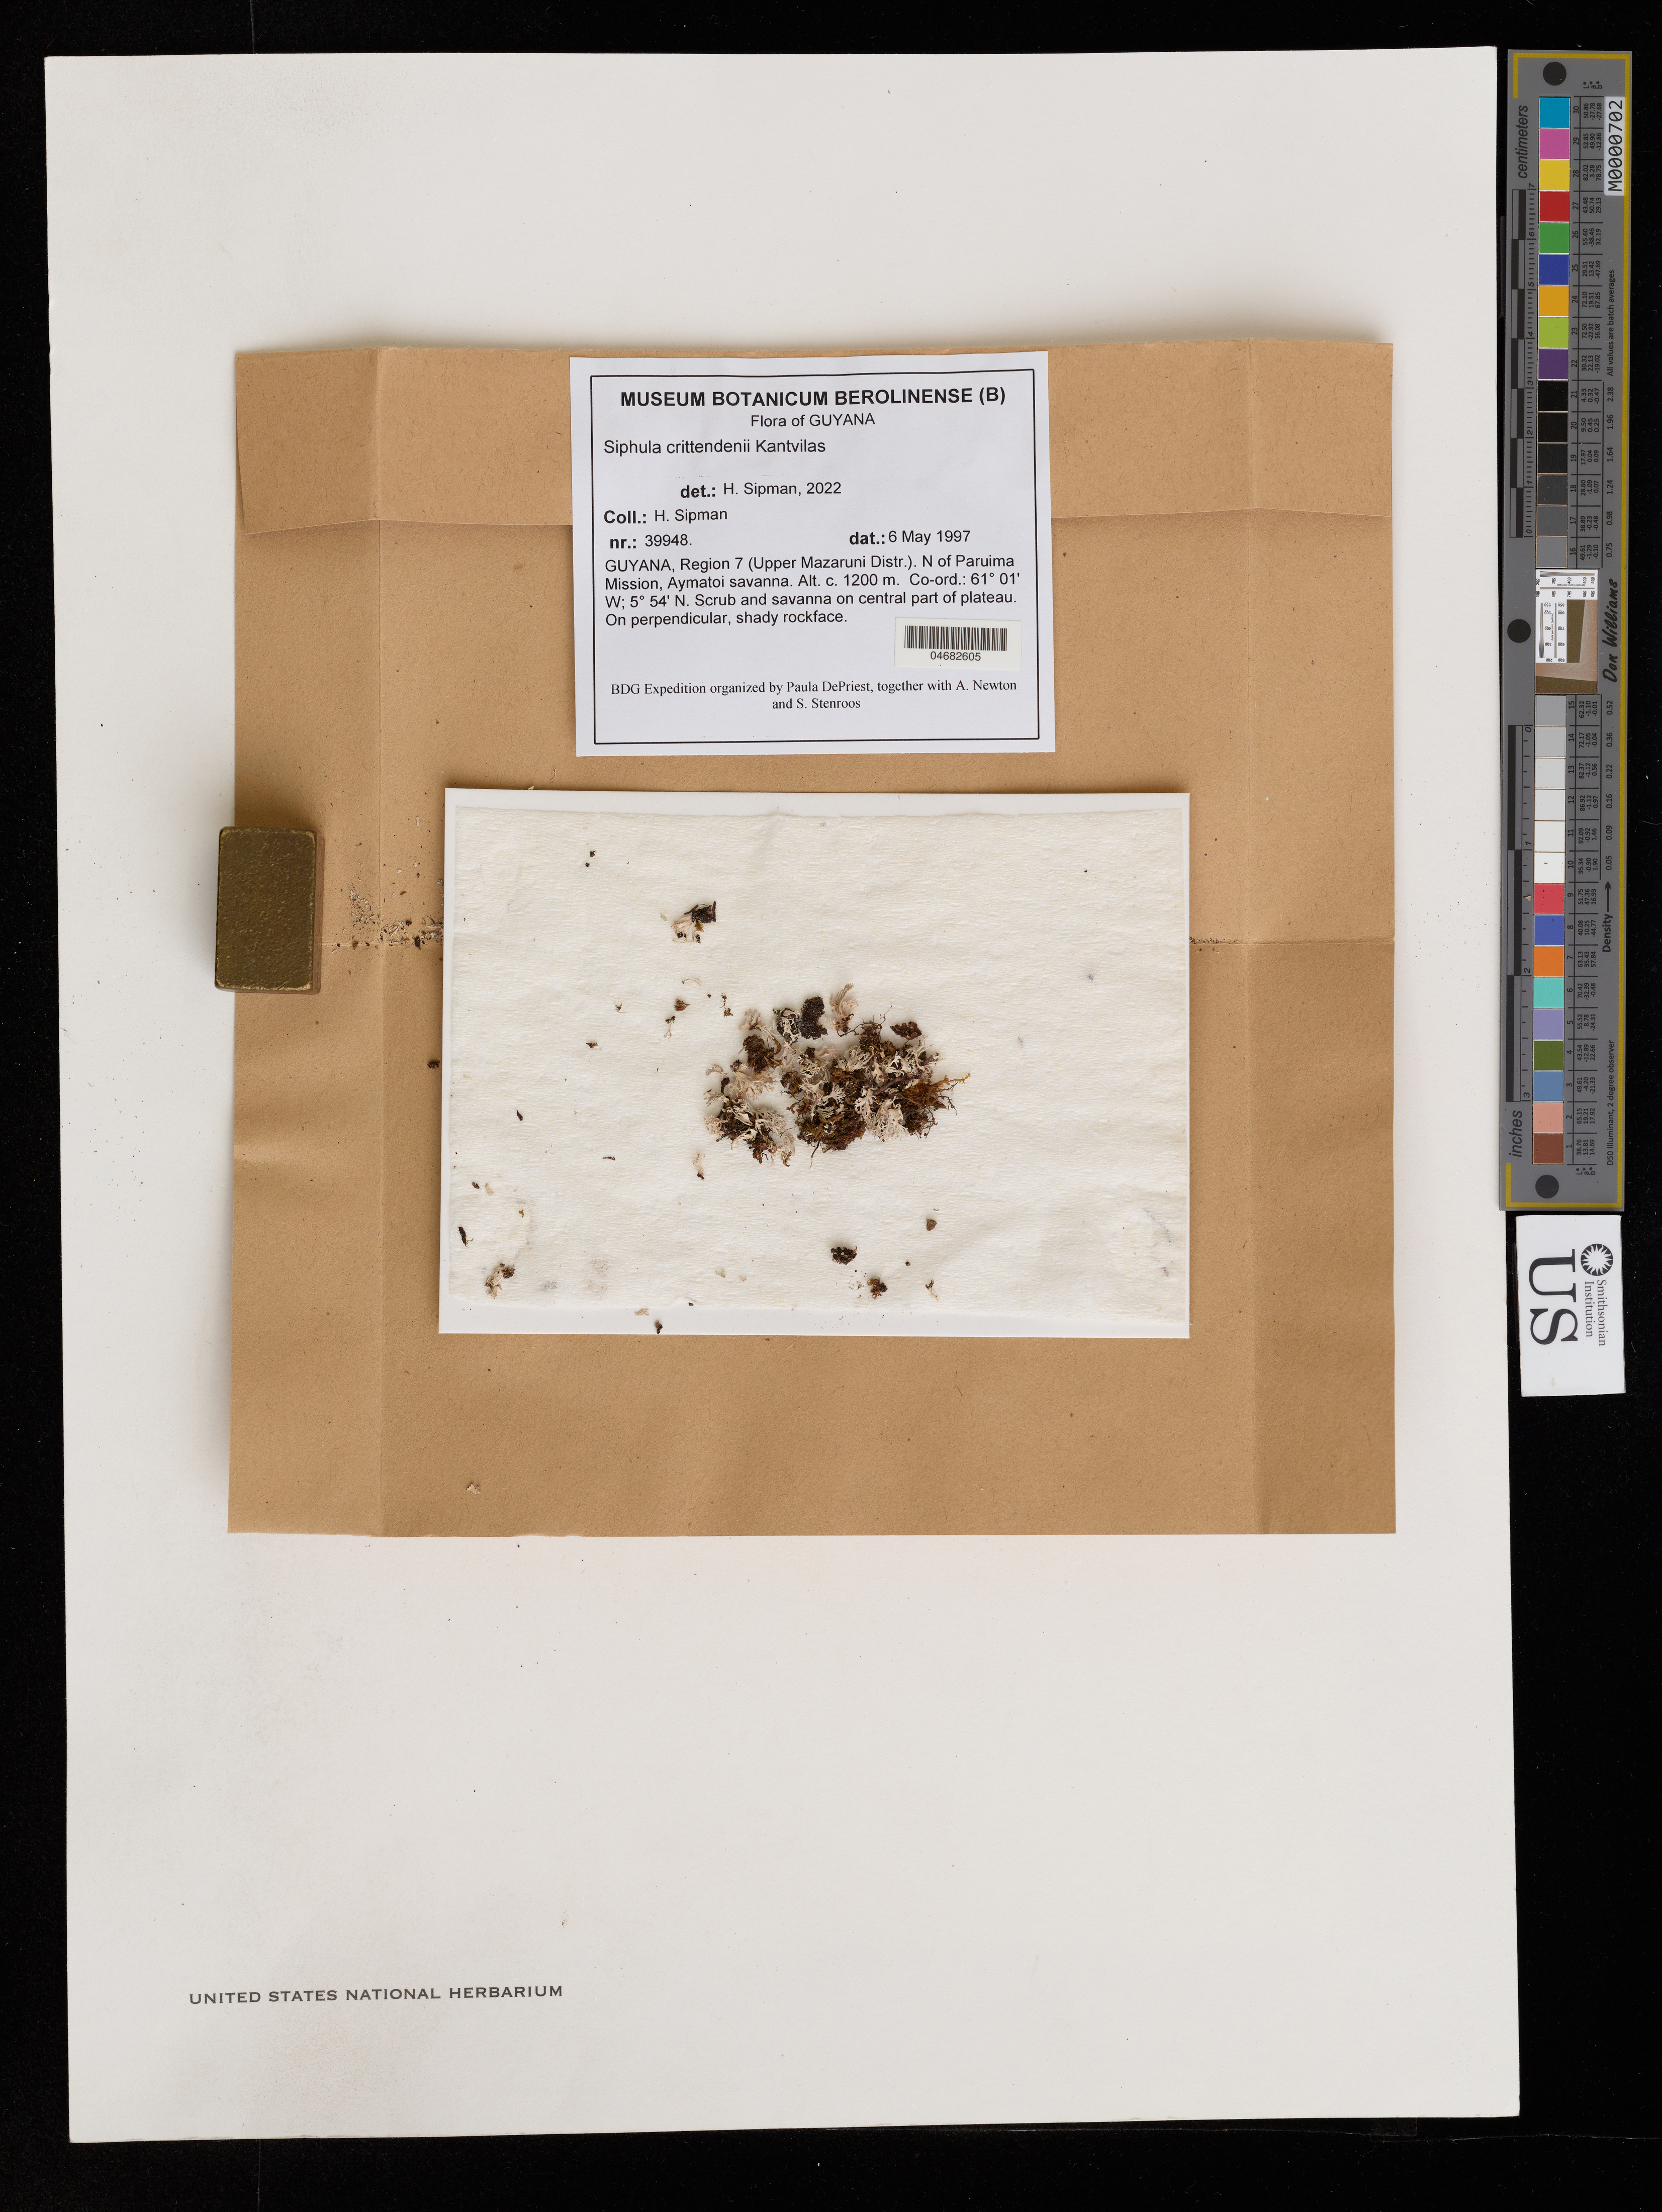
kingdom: Fungi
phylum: Ascomycota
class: Lecanoromycetes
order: Pertusariales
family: Icmadophilaceae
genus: Siphula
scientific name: Siphula crittendenii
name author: Kantvilas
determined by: Sipman, H.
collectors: H. Sipman et al.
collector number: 39948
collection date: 1997-05-06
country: Guyana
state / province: Mazaruni-Potaro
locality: Upper Mazaruni Distr. N of Paruima Mission, Aymatoi savanna.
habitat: Scrub and savanna on central part of plateau. On perpendicular, shady rockface.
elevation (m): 1200